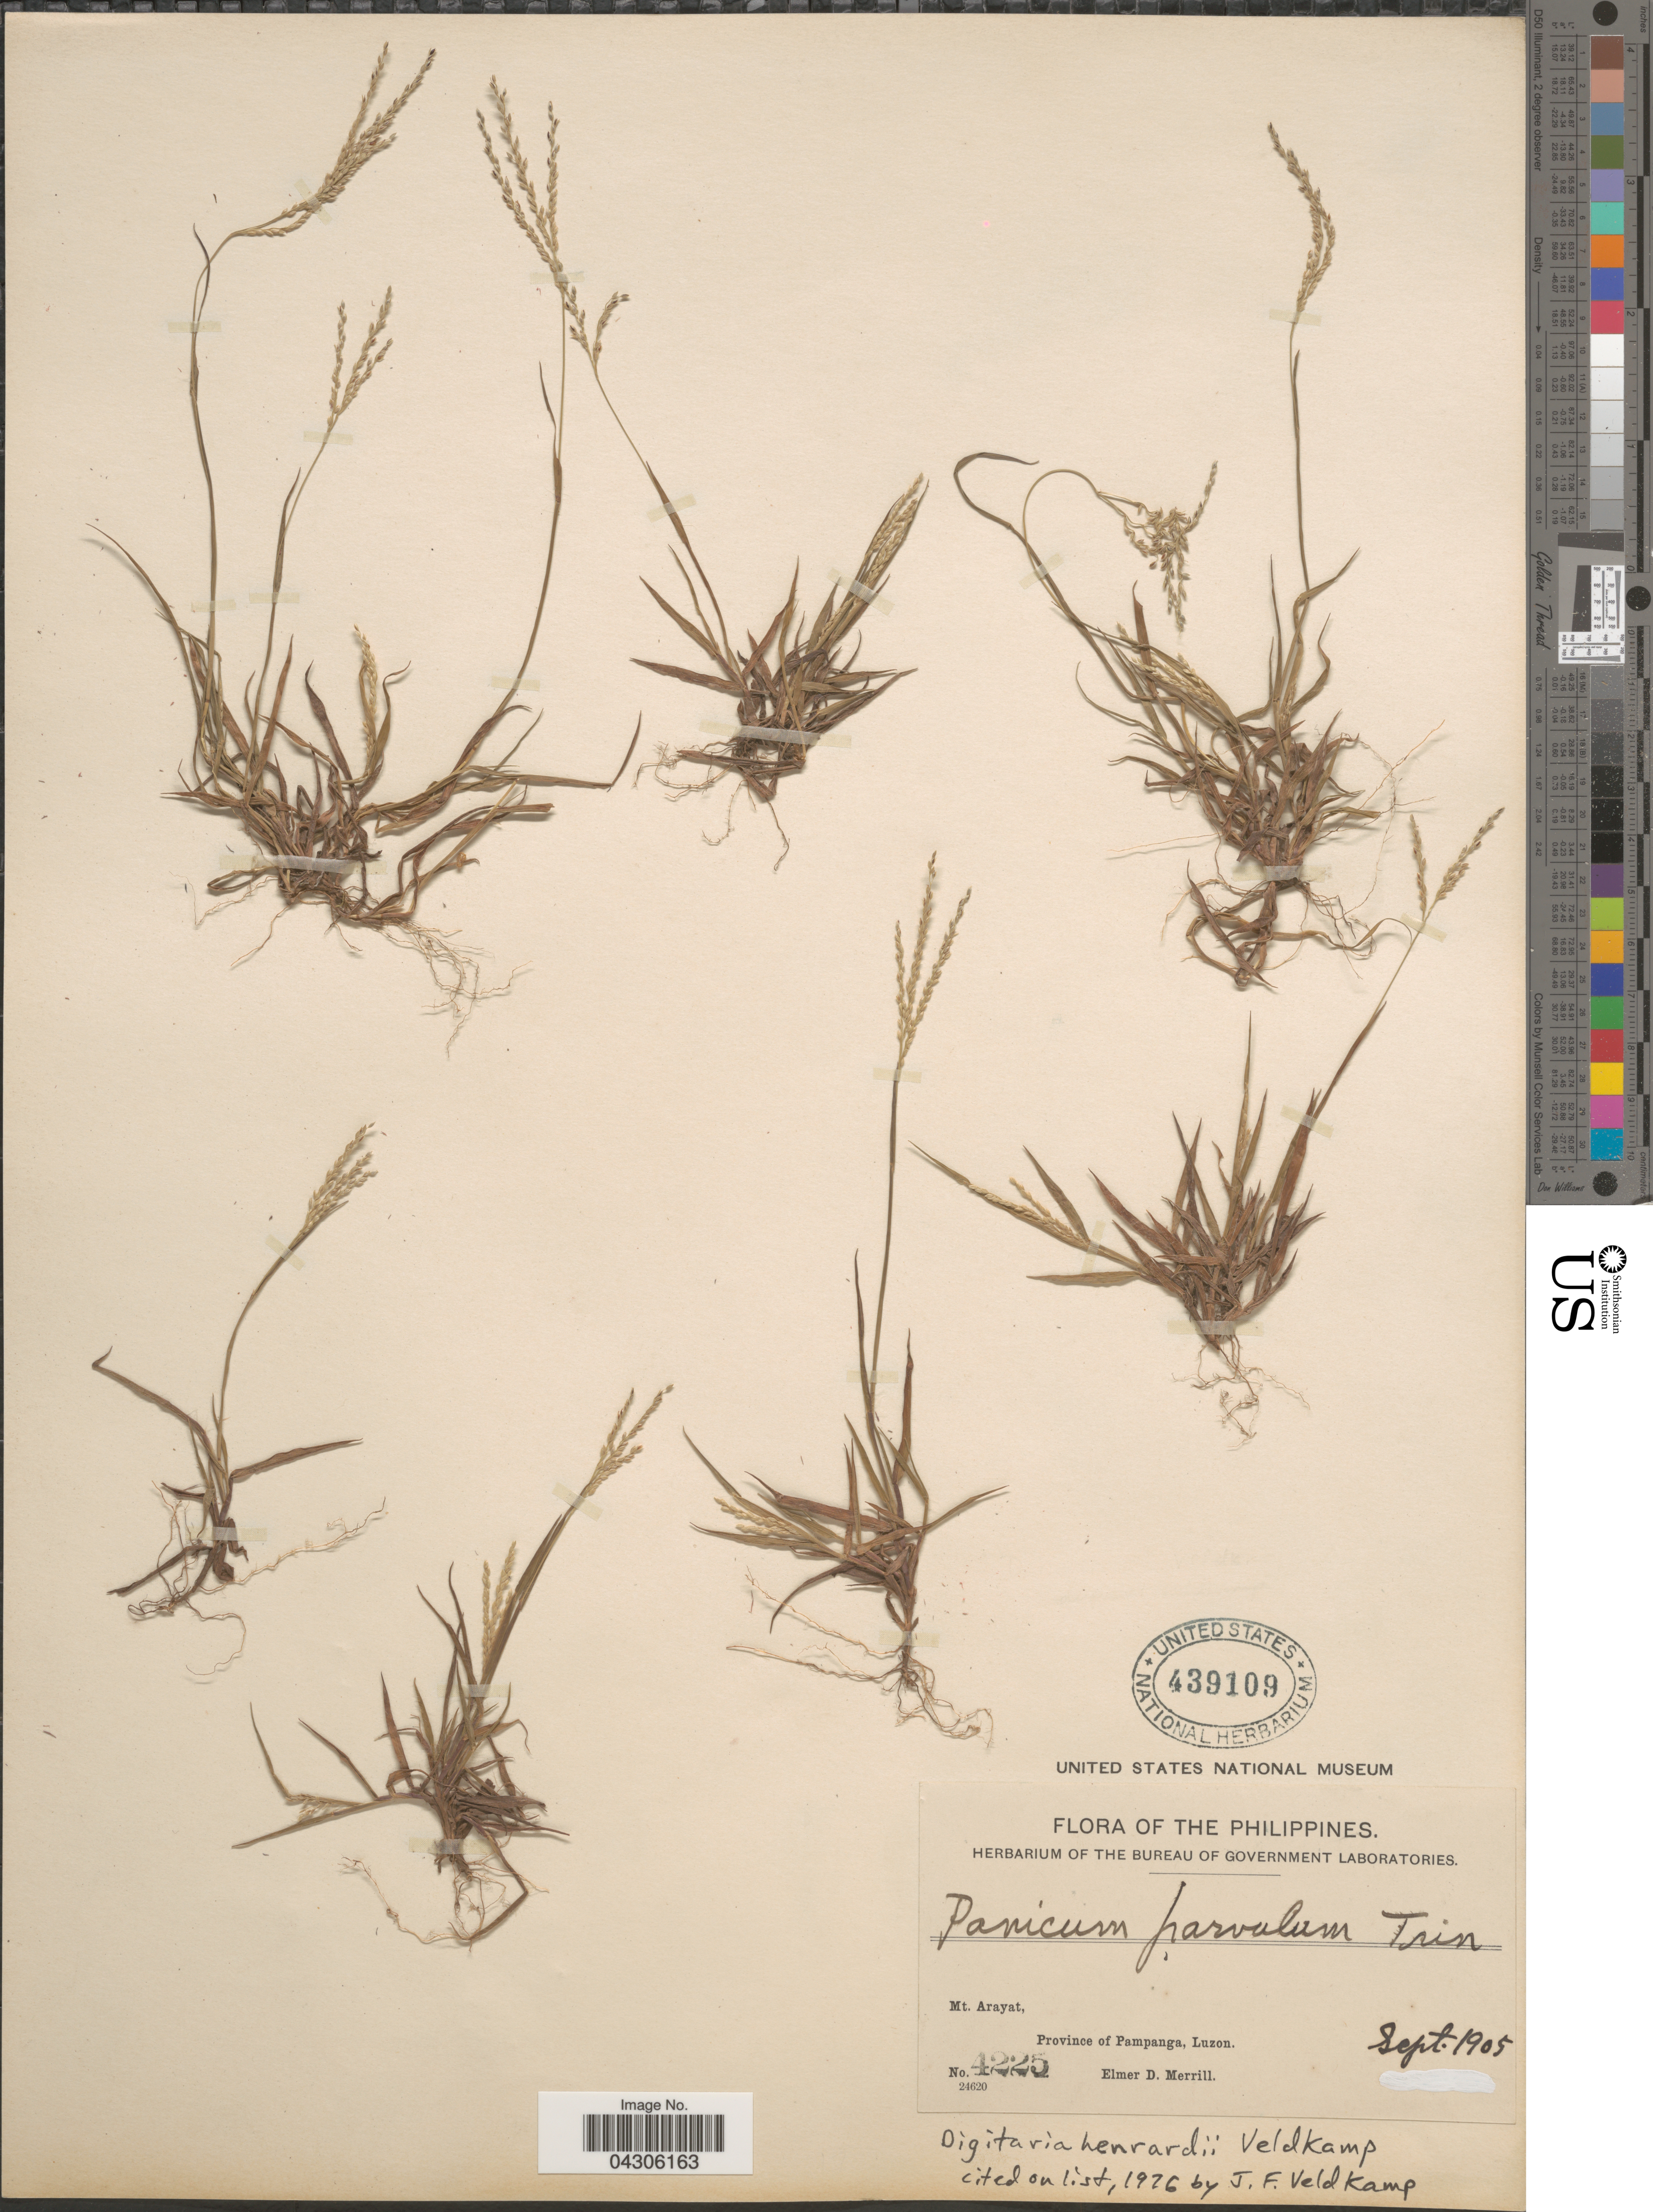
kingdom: Plantae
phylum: Tracheophyta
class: Liliopsida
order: Poales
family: Poaceae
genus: Digitaria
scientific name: Digitaria henrardii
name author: Veldkamp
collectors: E. D. Merrill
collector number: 4225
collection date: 1905-09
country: Philippines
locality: Mt. Arayat, Province of Pampanga, Luzon.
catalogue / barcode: US 439109